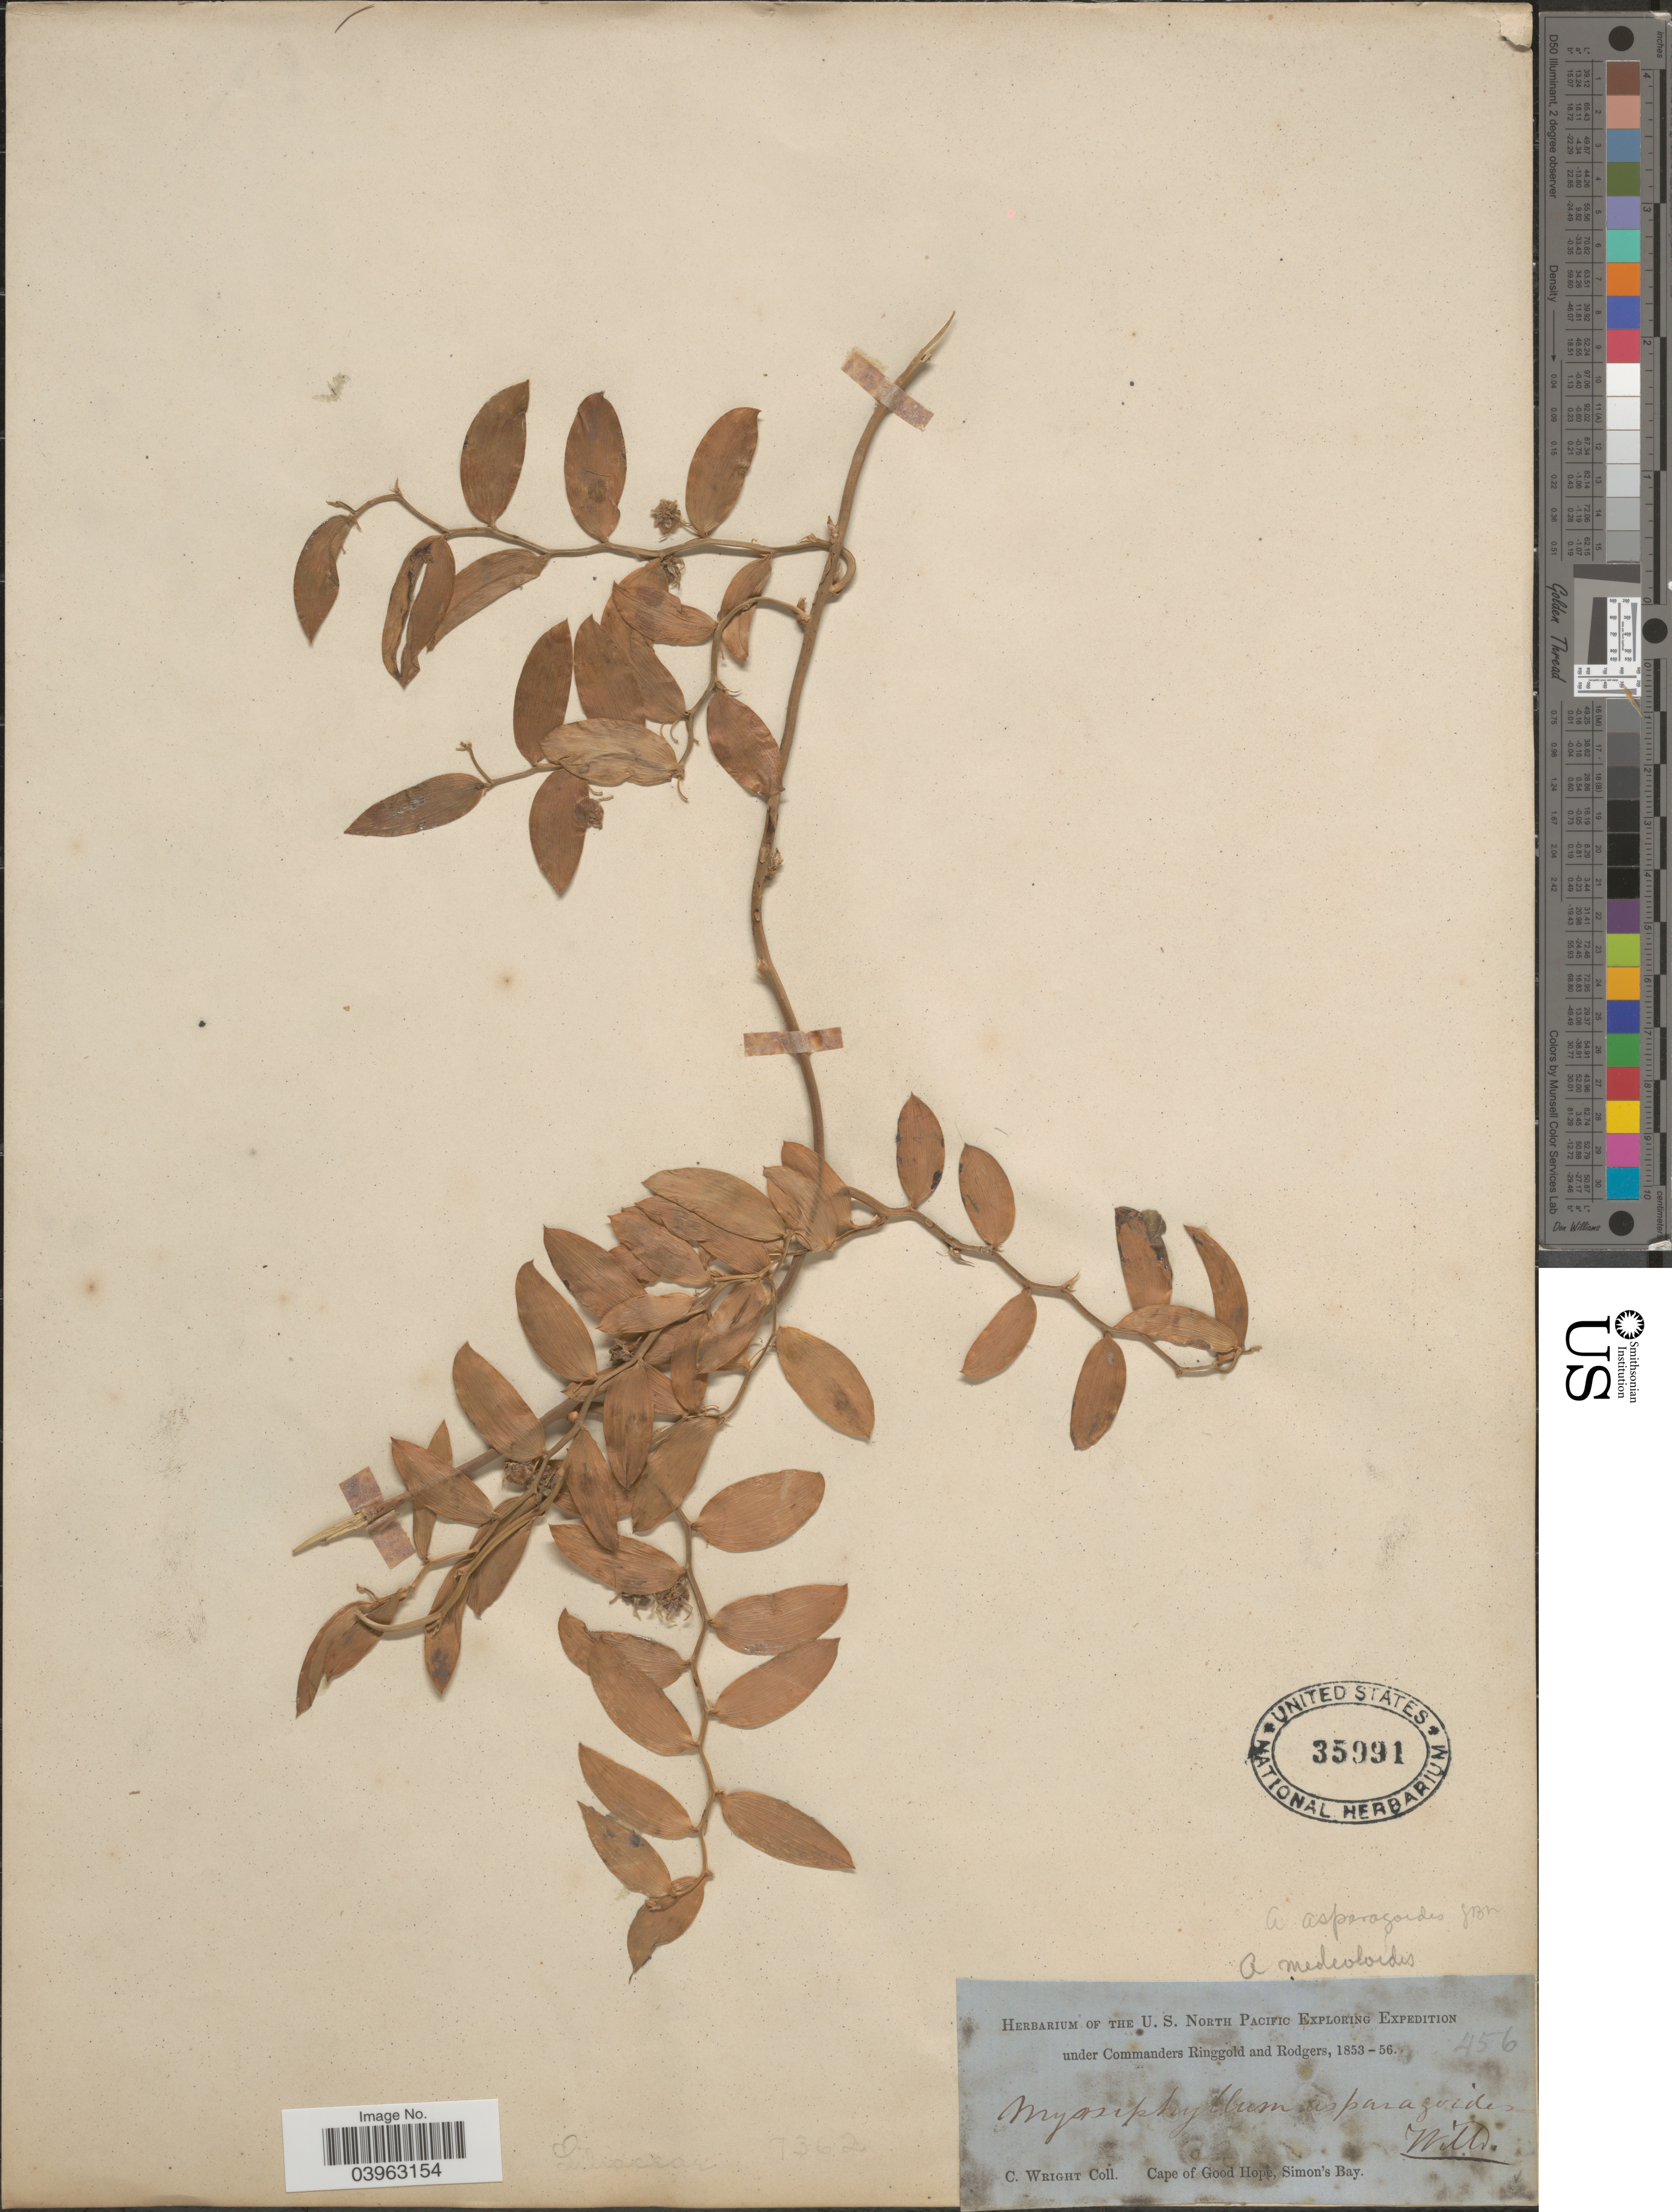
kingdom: Plantae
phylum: Tracheophyta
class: Liliopsida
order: Asparagales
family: Asparagaceae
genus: Asparagus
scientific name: Asparagus asparagoides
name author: (L.) Druce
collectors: C. Wright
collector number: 456?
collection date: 1853/1856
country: South Africa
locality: Cape of Good Hope, Simon's Bay.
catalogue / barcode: US 35991